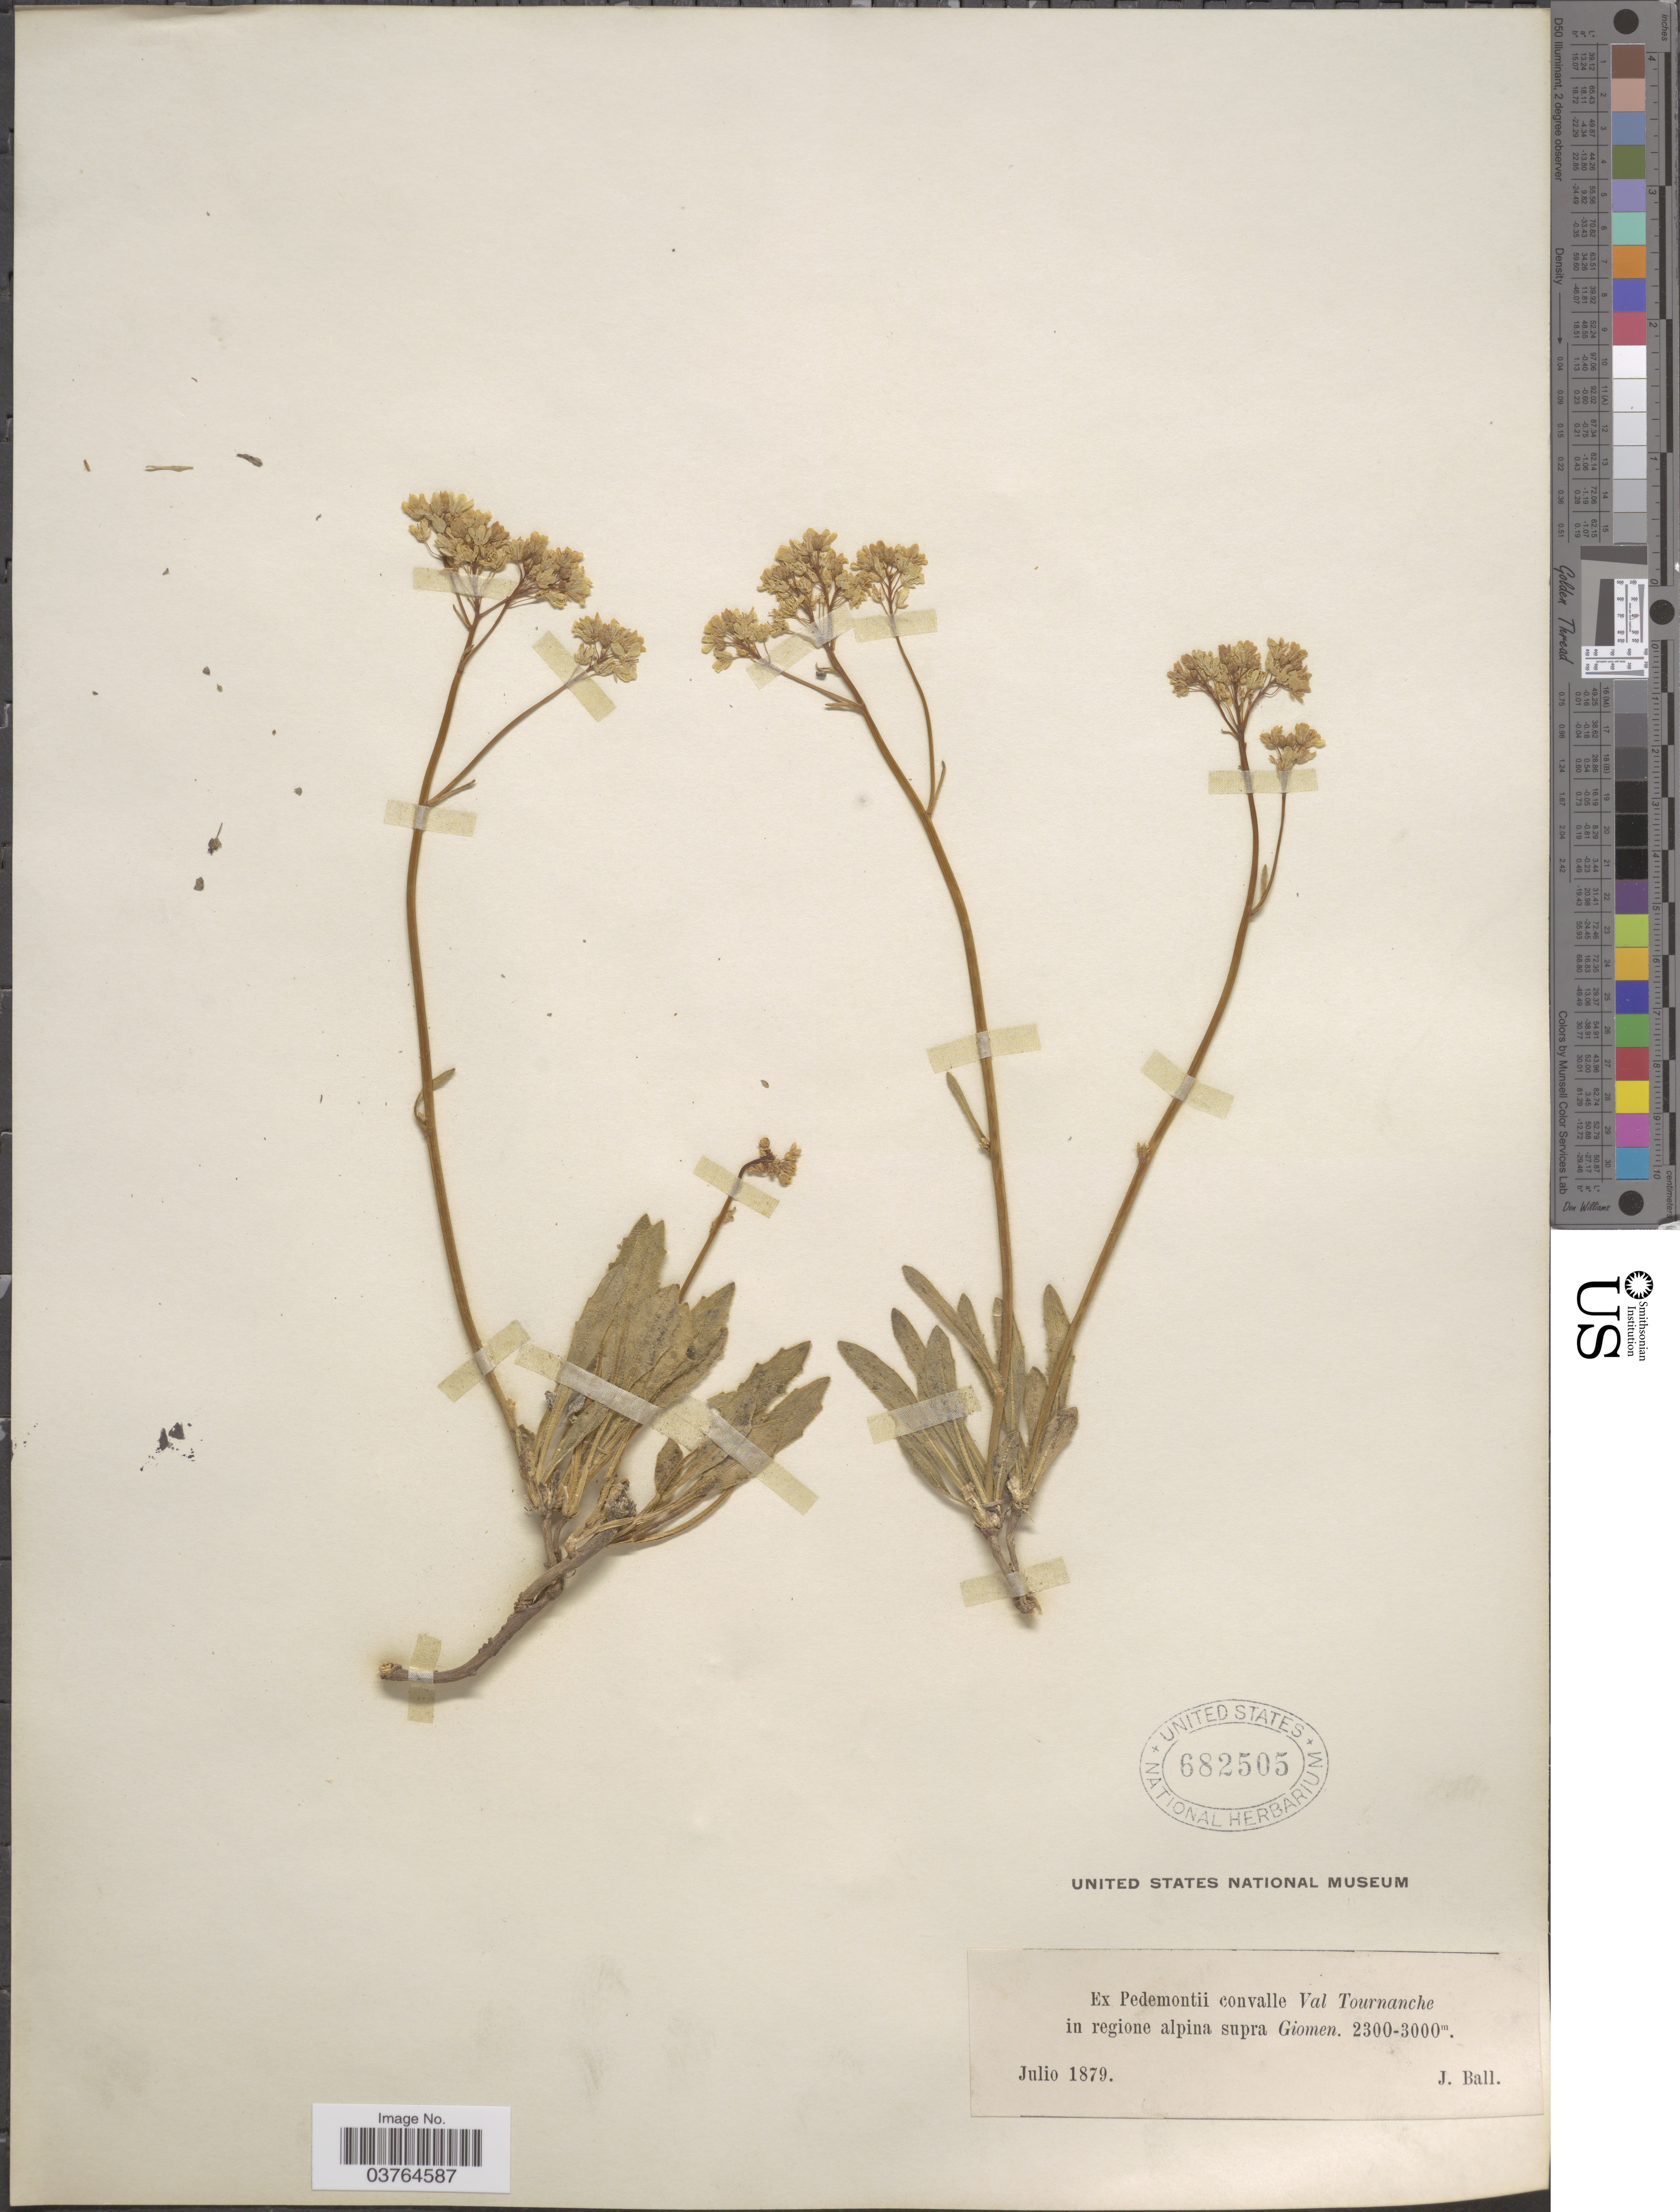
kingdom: Plantae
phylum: Tracheophyta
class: Magnoliopsida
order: Brassicales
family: Brassicaceae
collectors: J. Ball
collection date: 1879-07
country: Italy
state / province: Piedmont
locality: Ex Pedemontii convalle Val Tournanche in regione alpina supra Giomen.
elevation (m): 2300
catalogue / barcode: US 682505